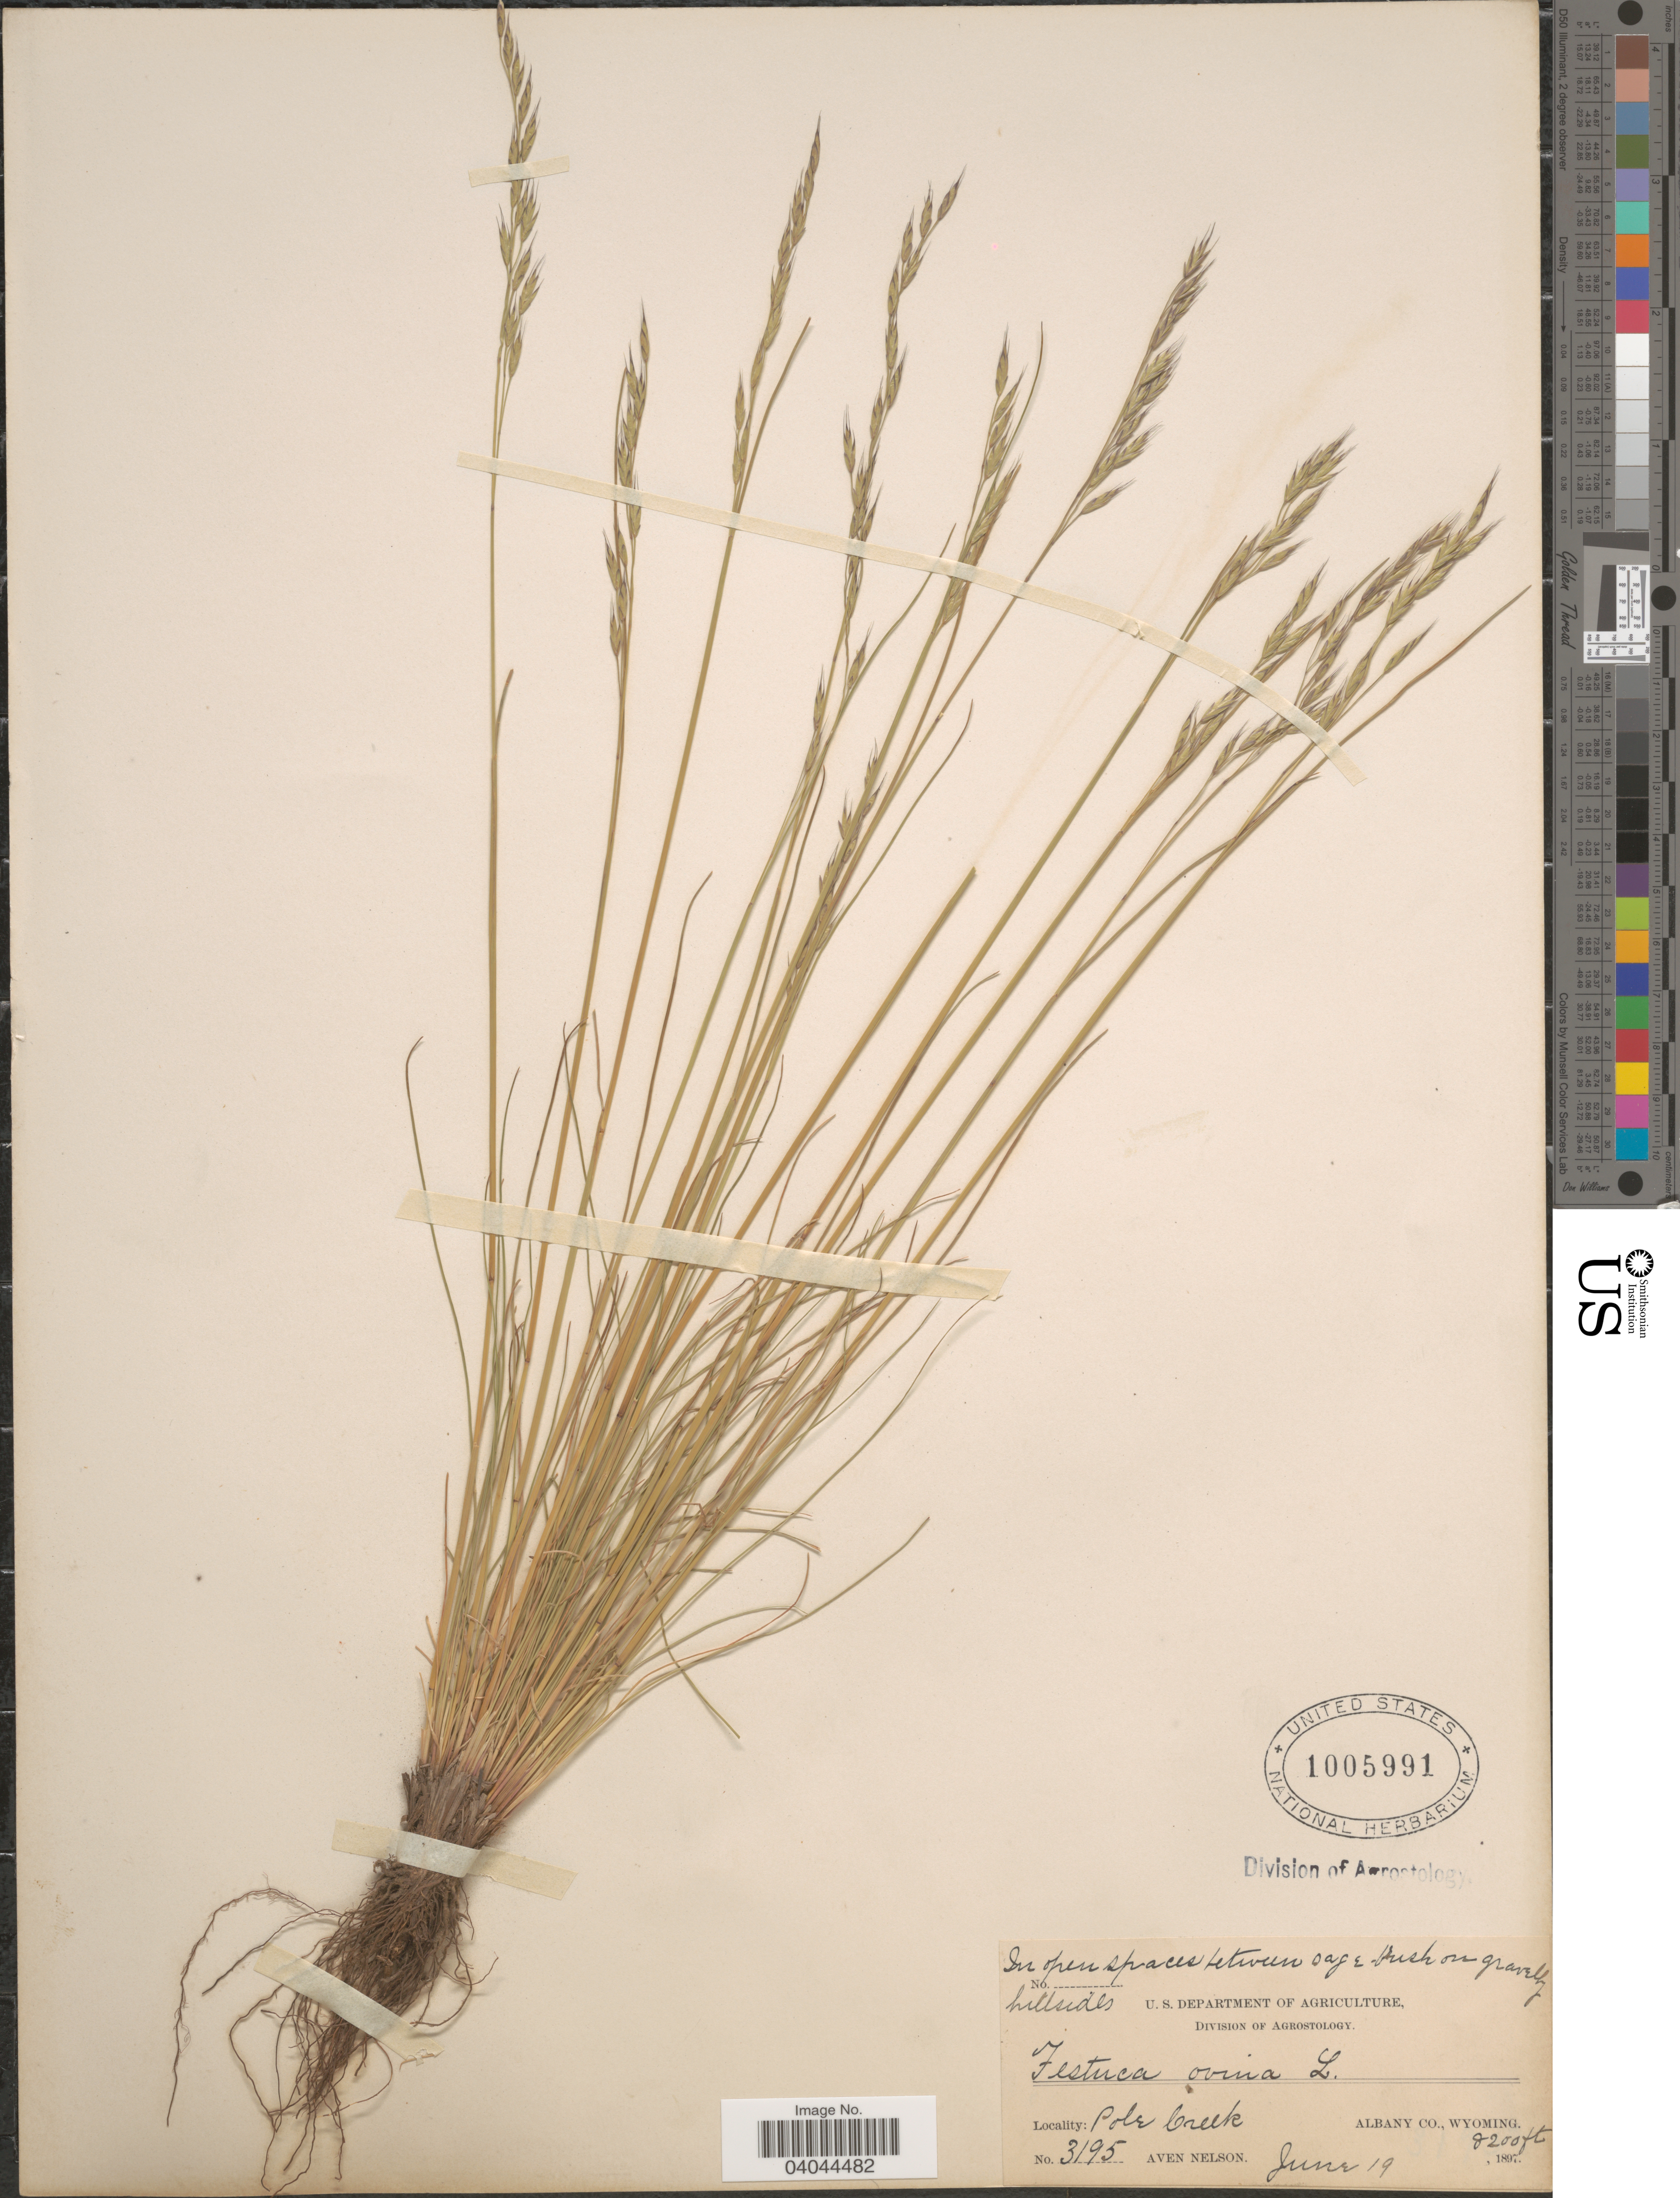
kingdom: Plantae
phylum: Tracheophyta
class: Liliopsida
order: Poales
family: Poaceae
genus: Festuca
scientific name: Festuca ovina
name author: L.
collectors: A. Nelson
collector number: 3195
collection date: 1897-06-19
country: United States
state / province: Wyoming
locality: Pole Creek. Albany Co.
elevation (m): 2499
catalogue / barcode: US 1005991